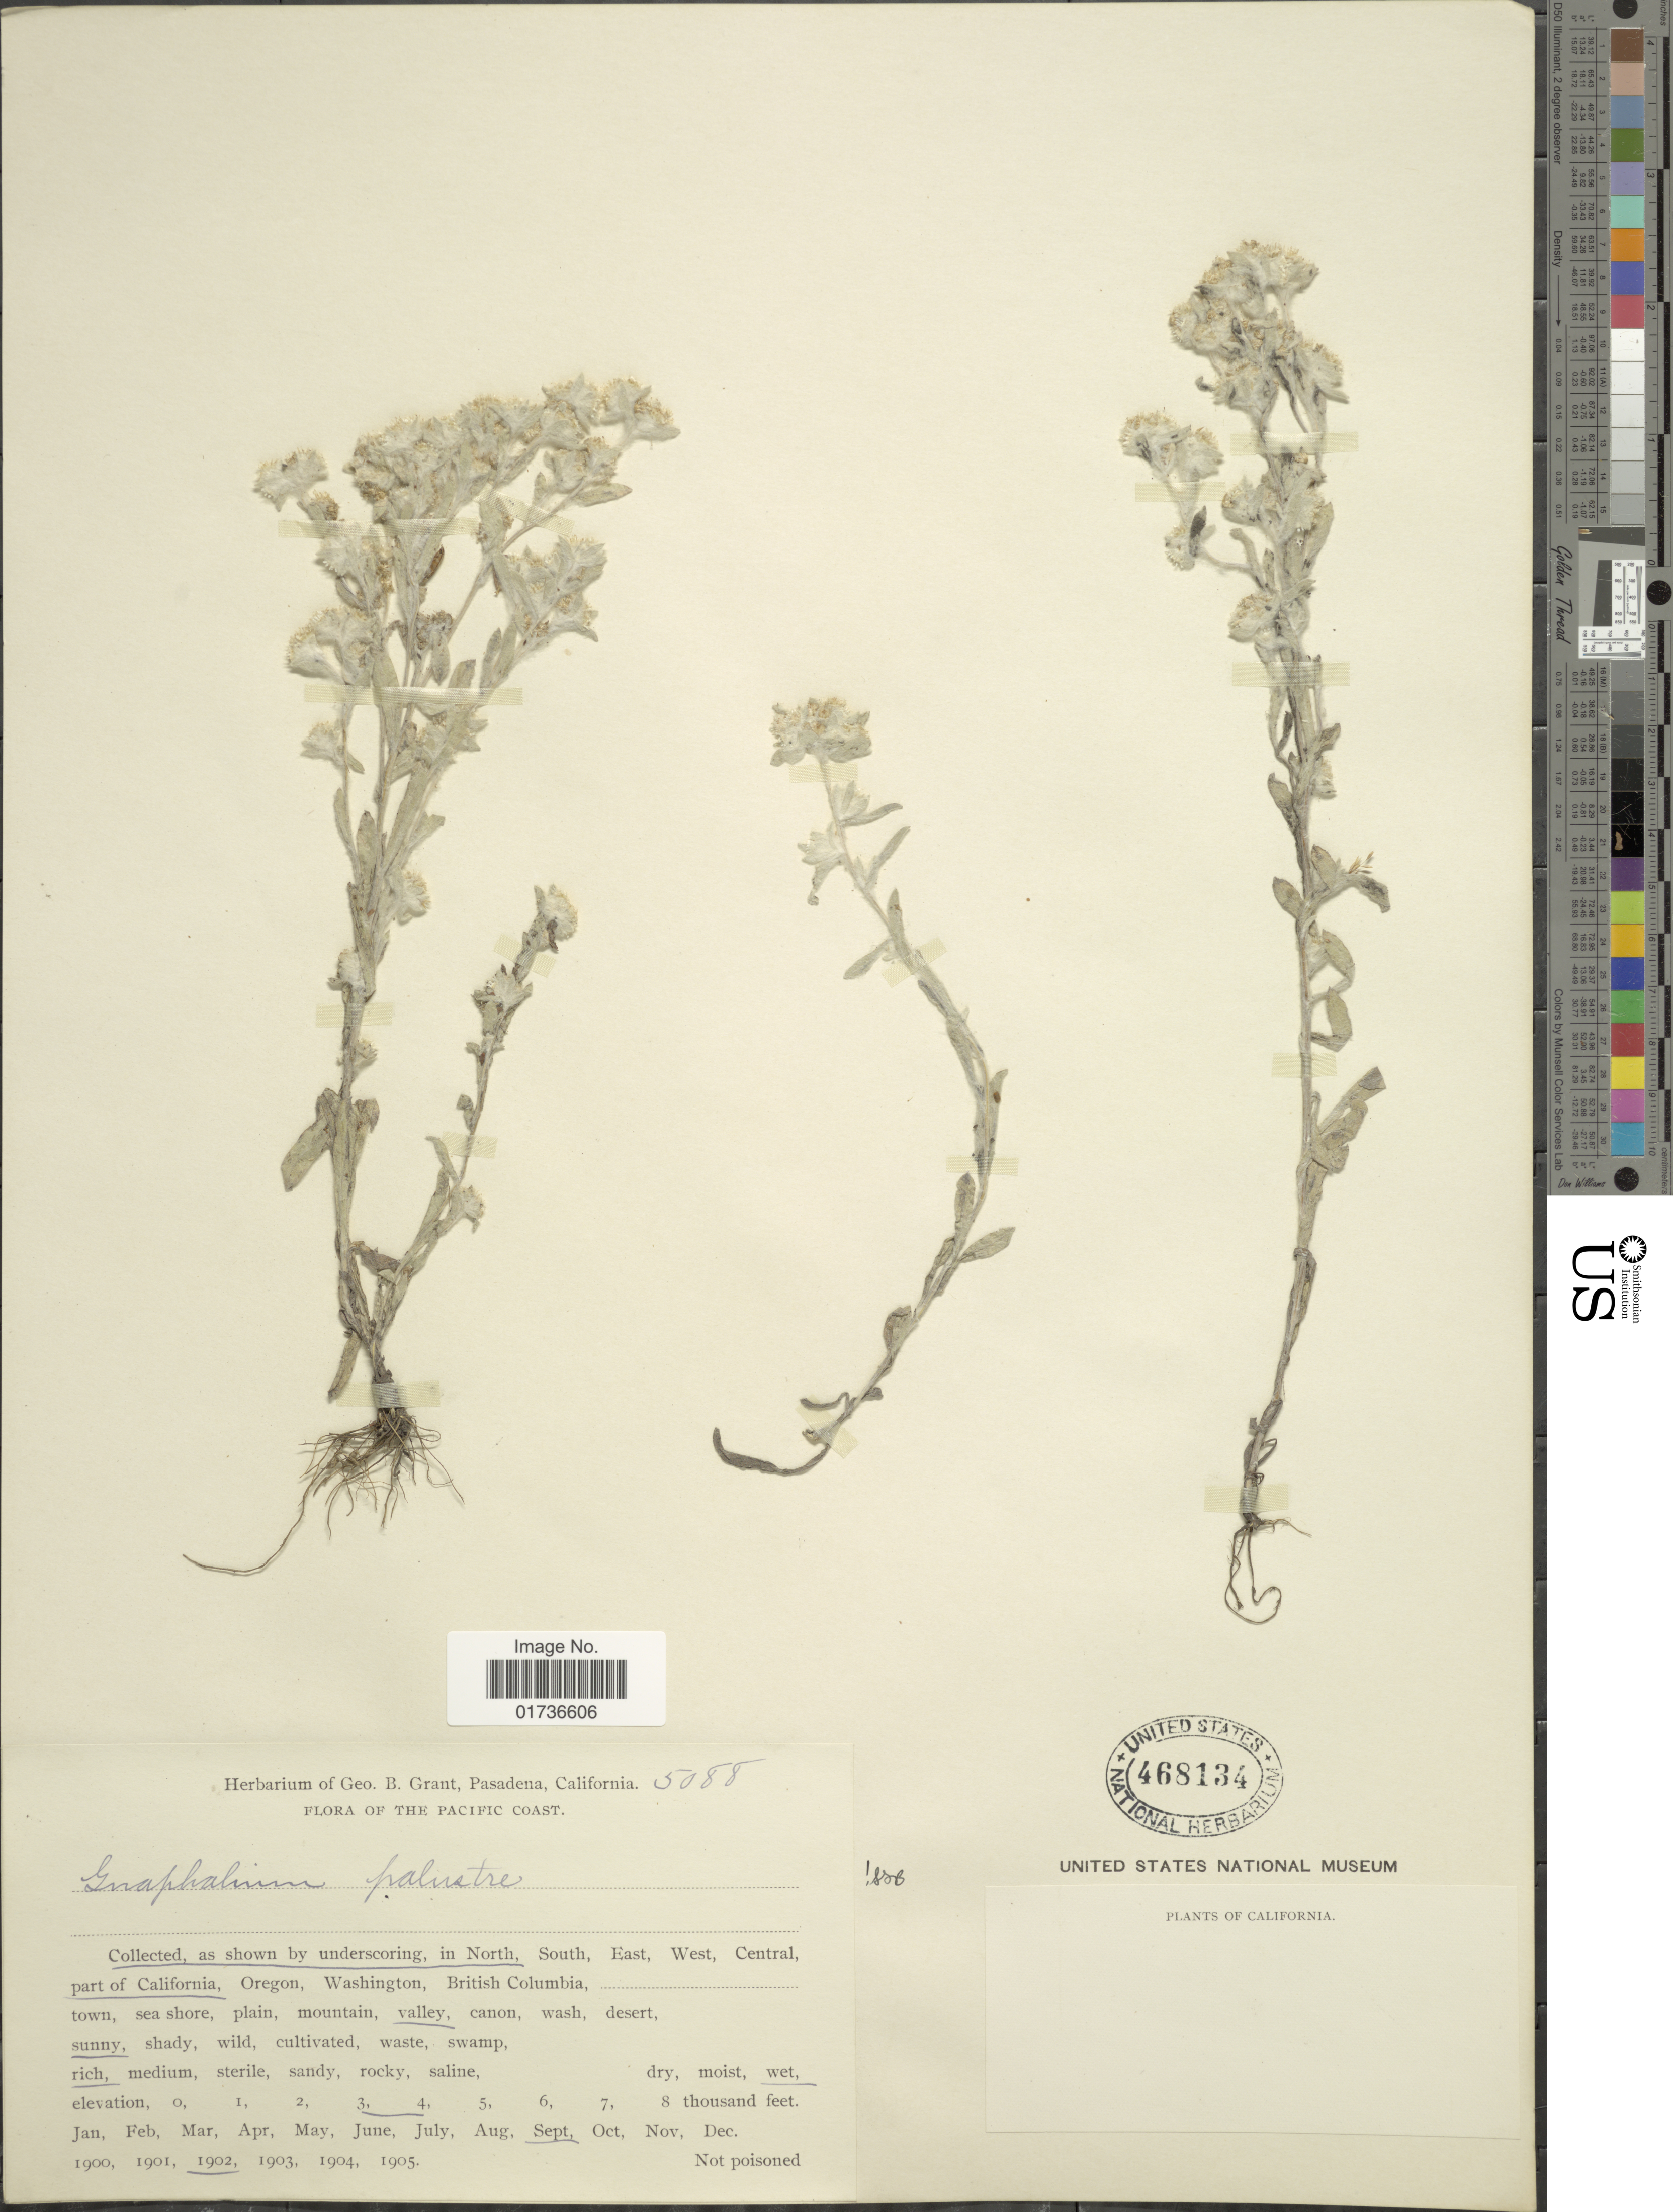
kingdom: Plantae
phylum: Tracheophyta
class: Magnoliopsida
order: Asterales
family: Asteraceae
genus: Gnaphalium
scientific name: Gnaphalium palustre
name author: Nutt.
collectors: ex herb. G. B. Grant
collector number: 5088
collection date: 1902-09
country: United States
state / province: California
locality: The Pacific Coast, As shown by underscoring, in North, part of California, valley, sunny, rich, wet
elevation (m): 914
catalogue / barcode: US 468134